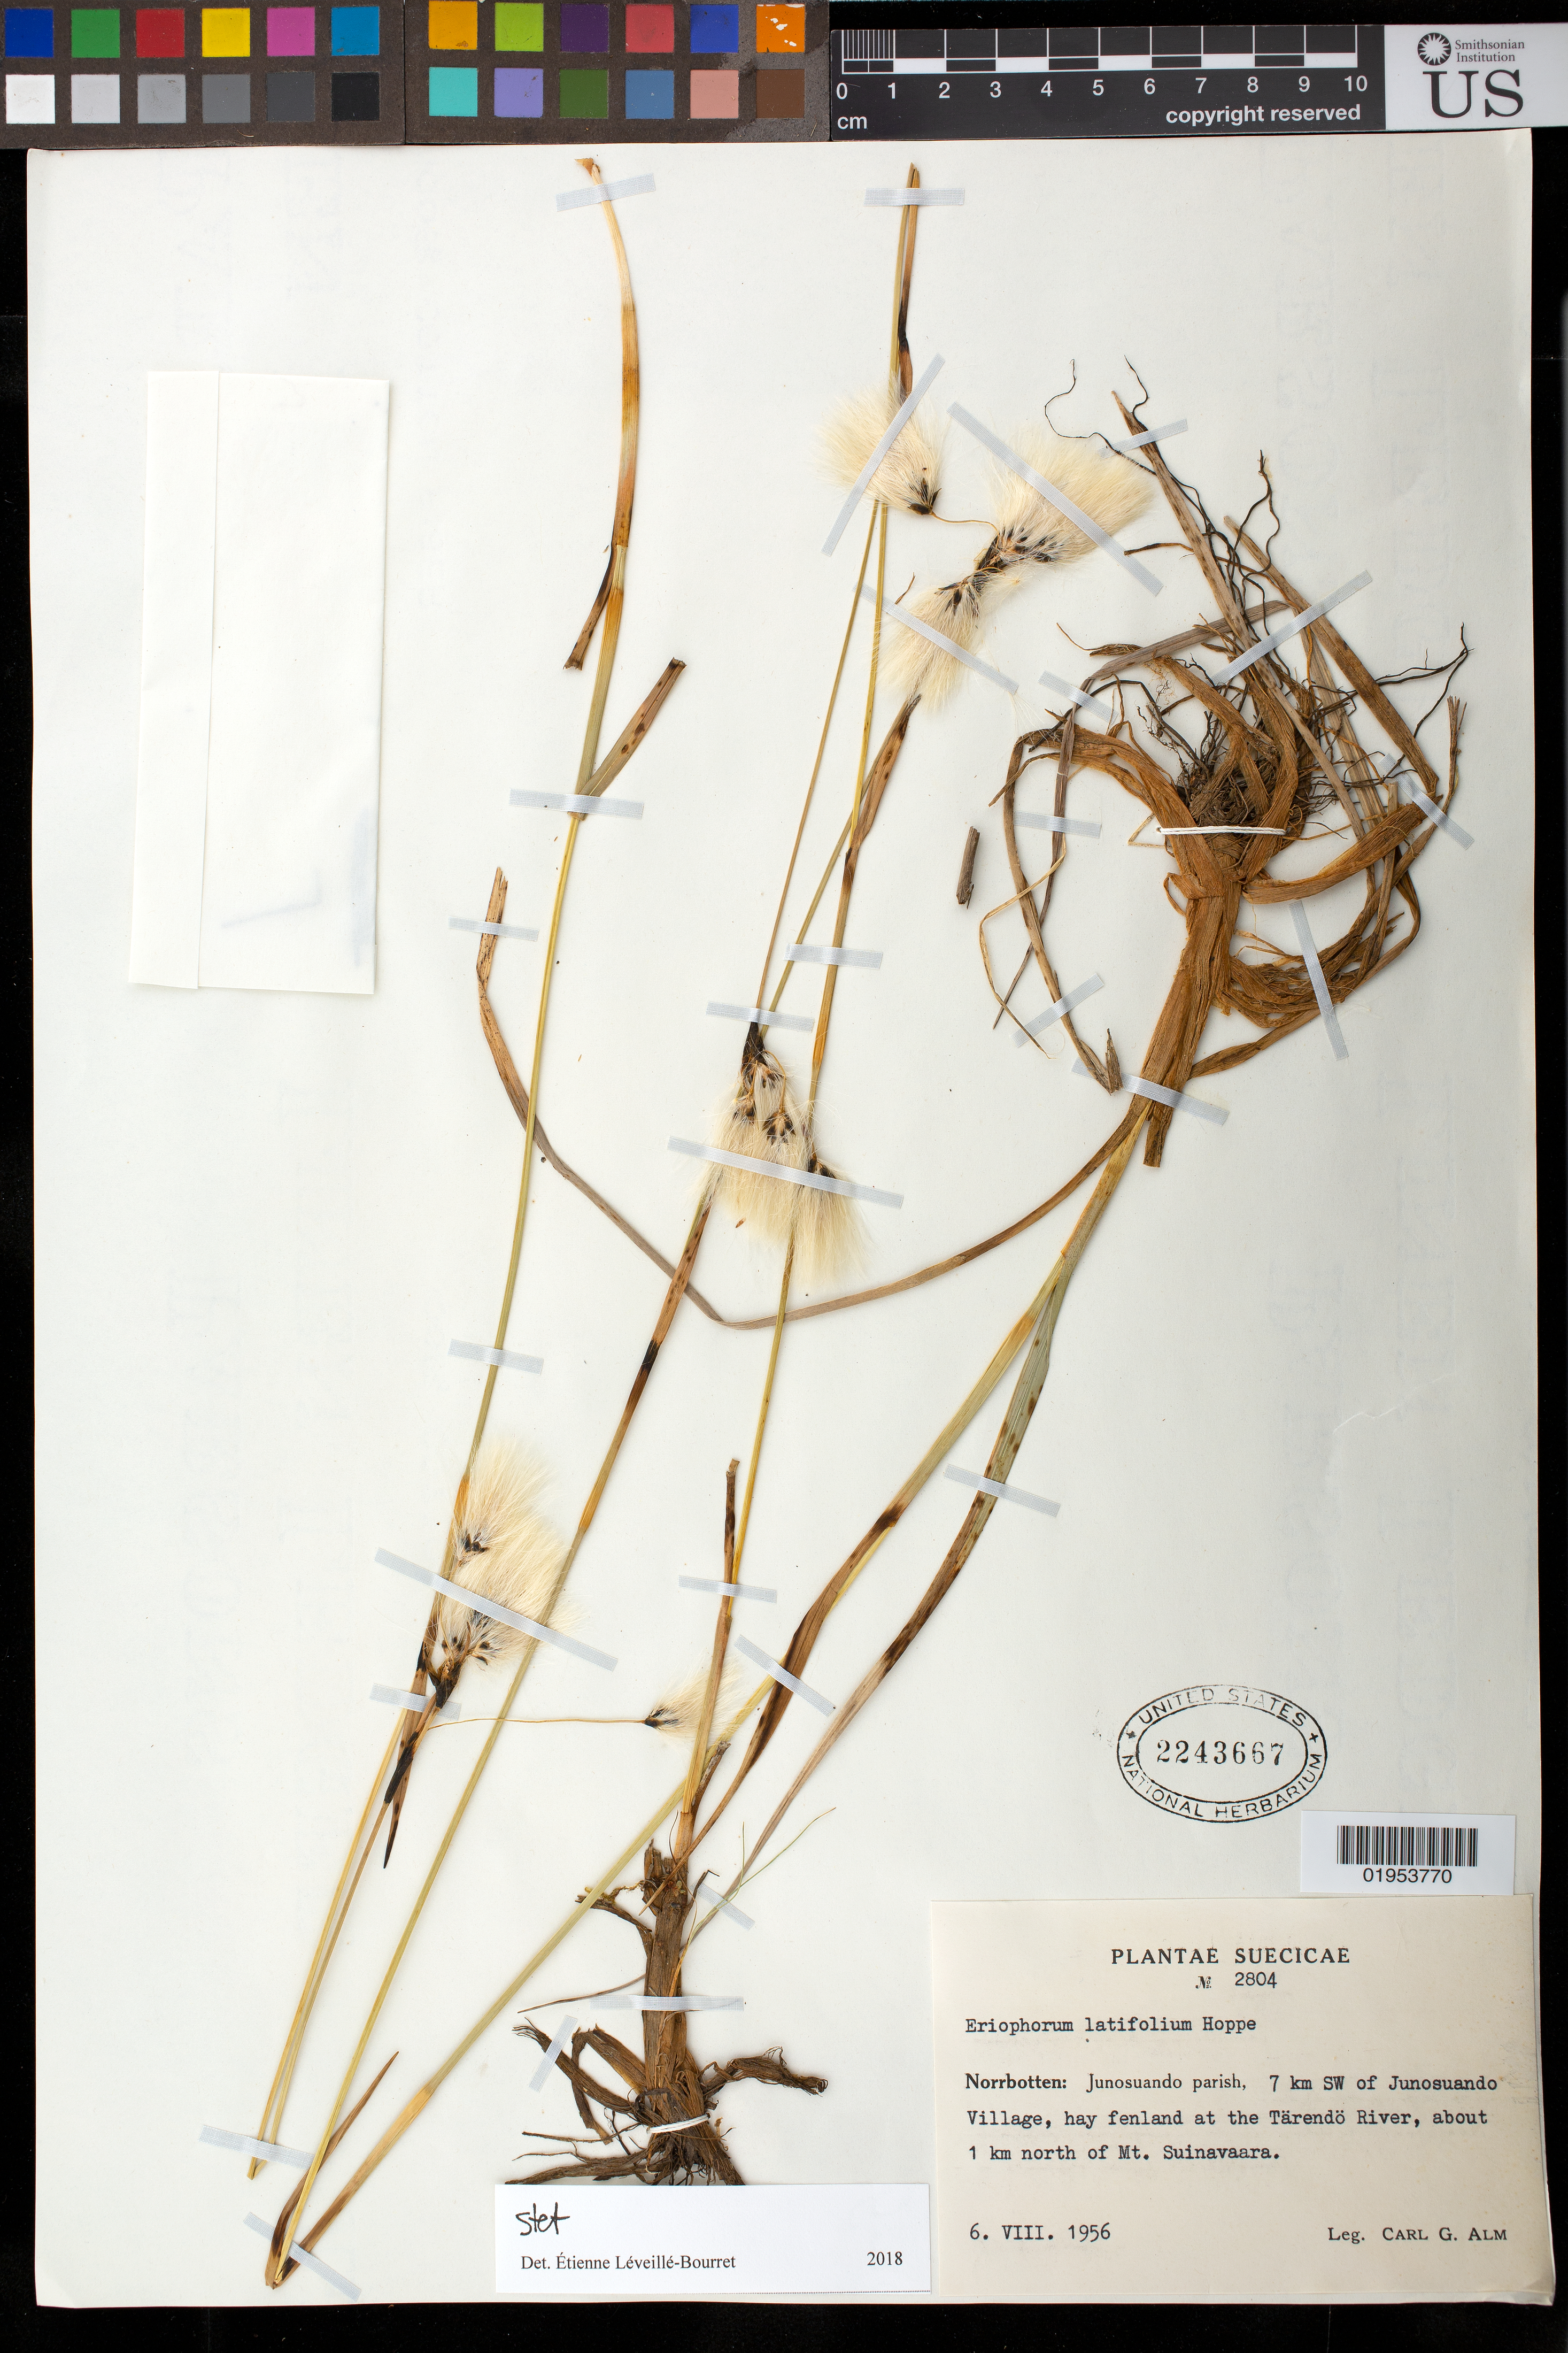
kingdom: Plantae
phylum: Tracheophyta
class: Liliopsida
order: Poales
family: Cyperaceae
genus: Eriophorum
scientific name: Eriophorum latifolium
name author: Hoppe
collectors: C. G. Alm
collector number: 2804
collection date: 1956-08-06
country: Sweden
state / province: Norrbotten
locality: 7 kms SW of Junosuando Village, hay fenland at the Tärendö River, about 1 km N of Mt. Suinavaara.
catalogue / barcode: US 2243667